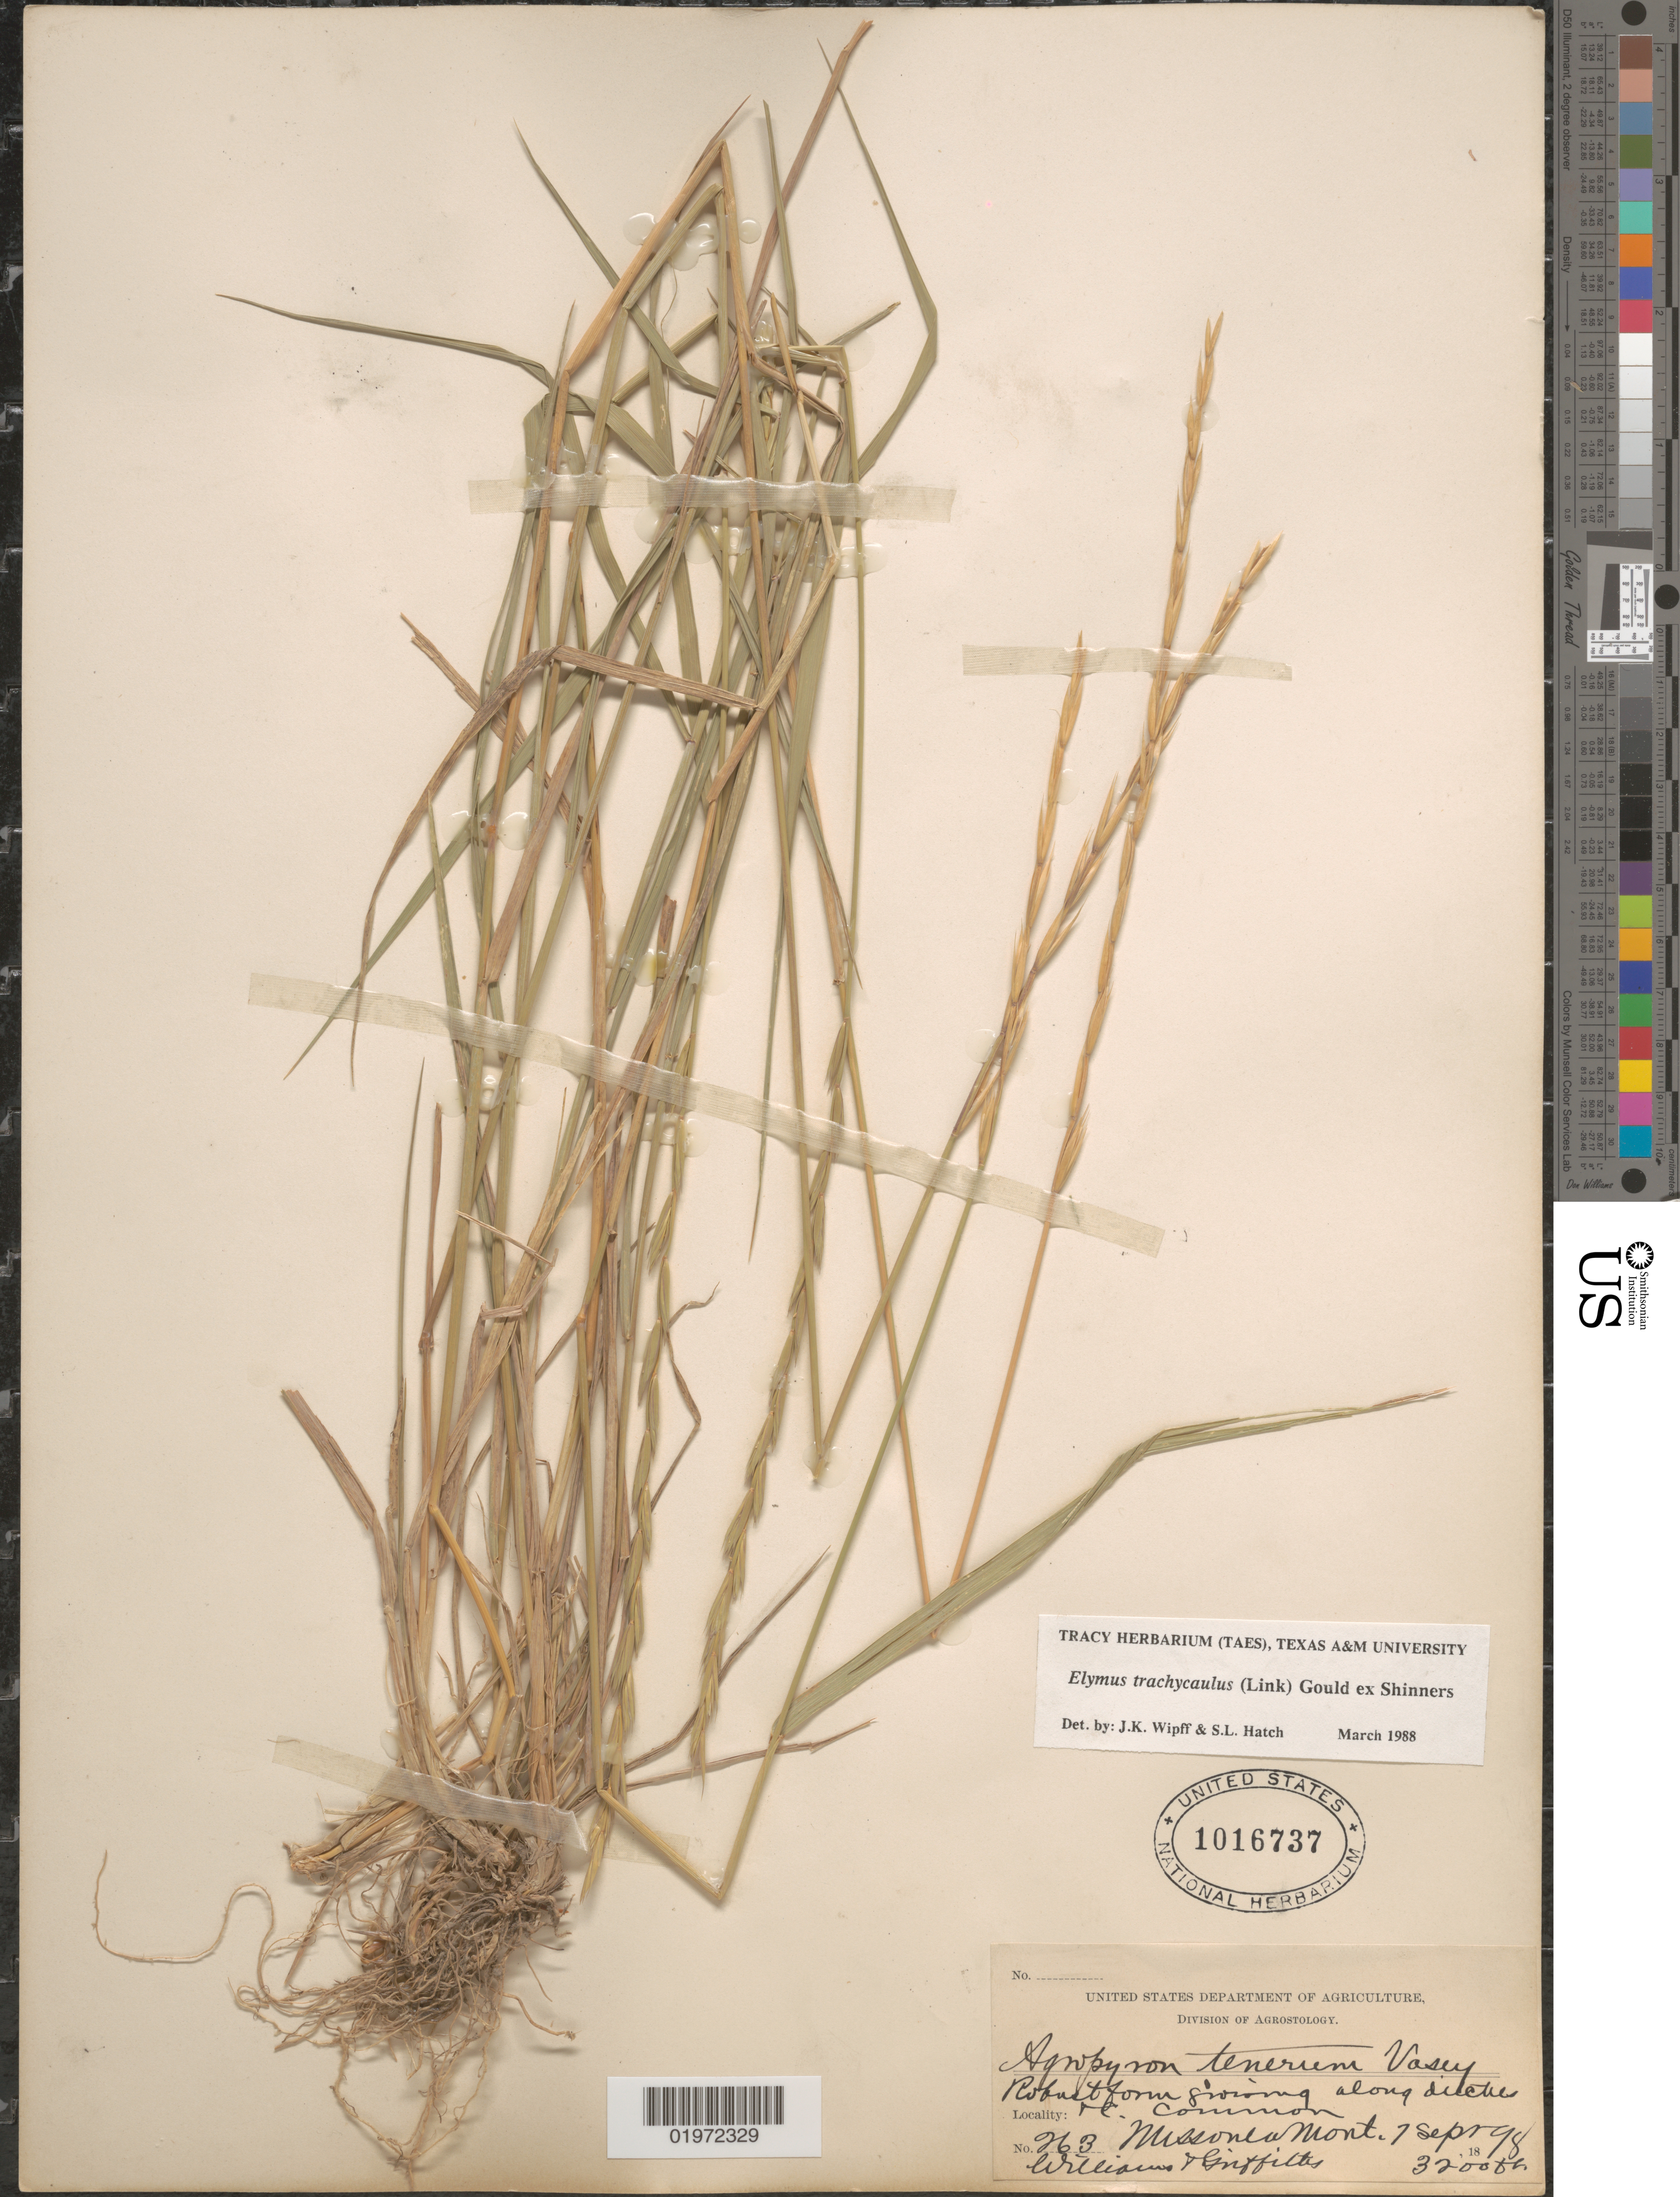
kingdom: Plantae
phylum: Tracheophyta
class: Liliopsida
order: Poales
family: Poaceae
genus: Elymus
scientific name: Elymus trachycaulus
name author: (Link) Gould ex Shinners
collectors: -- Williams & -- Griffiths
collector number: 263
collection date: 1898-09-07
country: United States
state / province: Montana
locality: Robust form growing along ditches. Missoula.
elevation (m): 975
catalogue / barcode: US 1016737